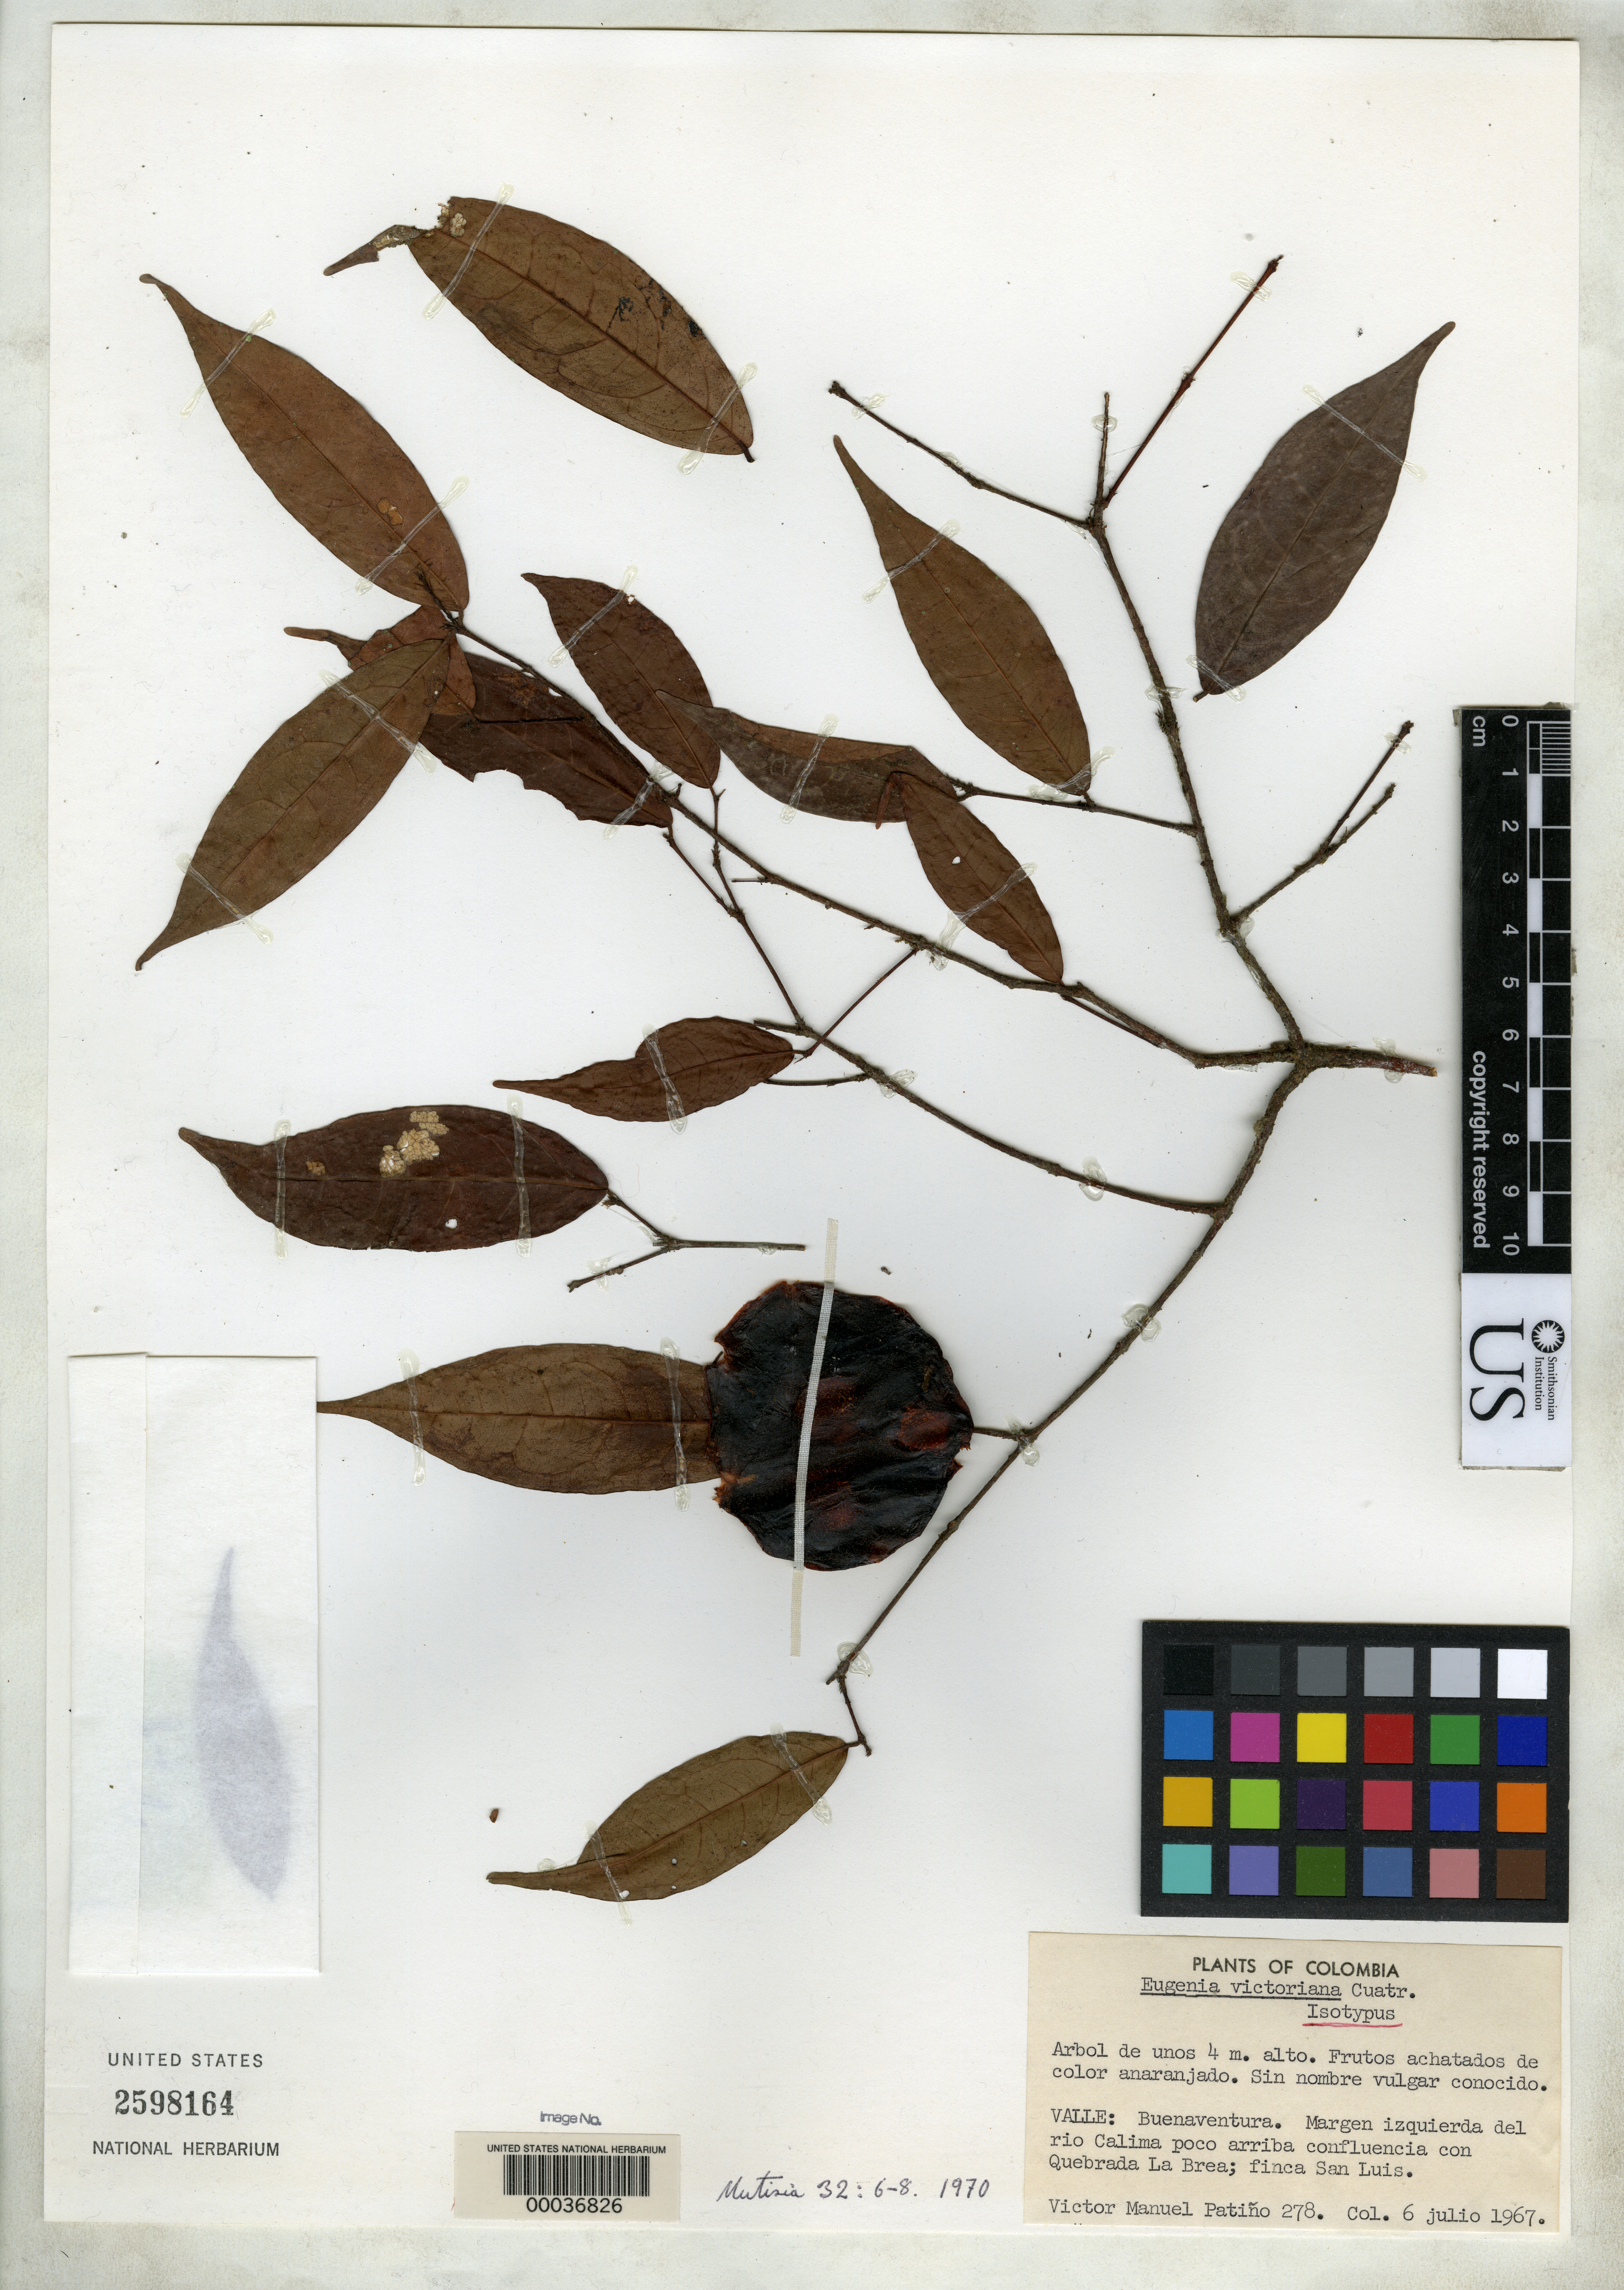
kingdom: Plantae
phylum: Tracheophyta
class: Magnoliopsida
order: Myrtales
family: Myrtaceae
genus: Eugenia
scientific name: Eugenia victoriana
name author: Cuatrec.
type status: Isotype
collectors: V. Patino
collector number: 278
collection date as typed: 06 Jul 1967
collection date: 1967-07-06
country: Colombia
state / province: Valle del Cauca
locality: Buena Ventura, Margen Izquierda del Rio Calima PocoArriba confluencia con Quebrada La Brea, Finca San Luis.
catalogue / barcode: US 2598164